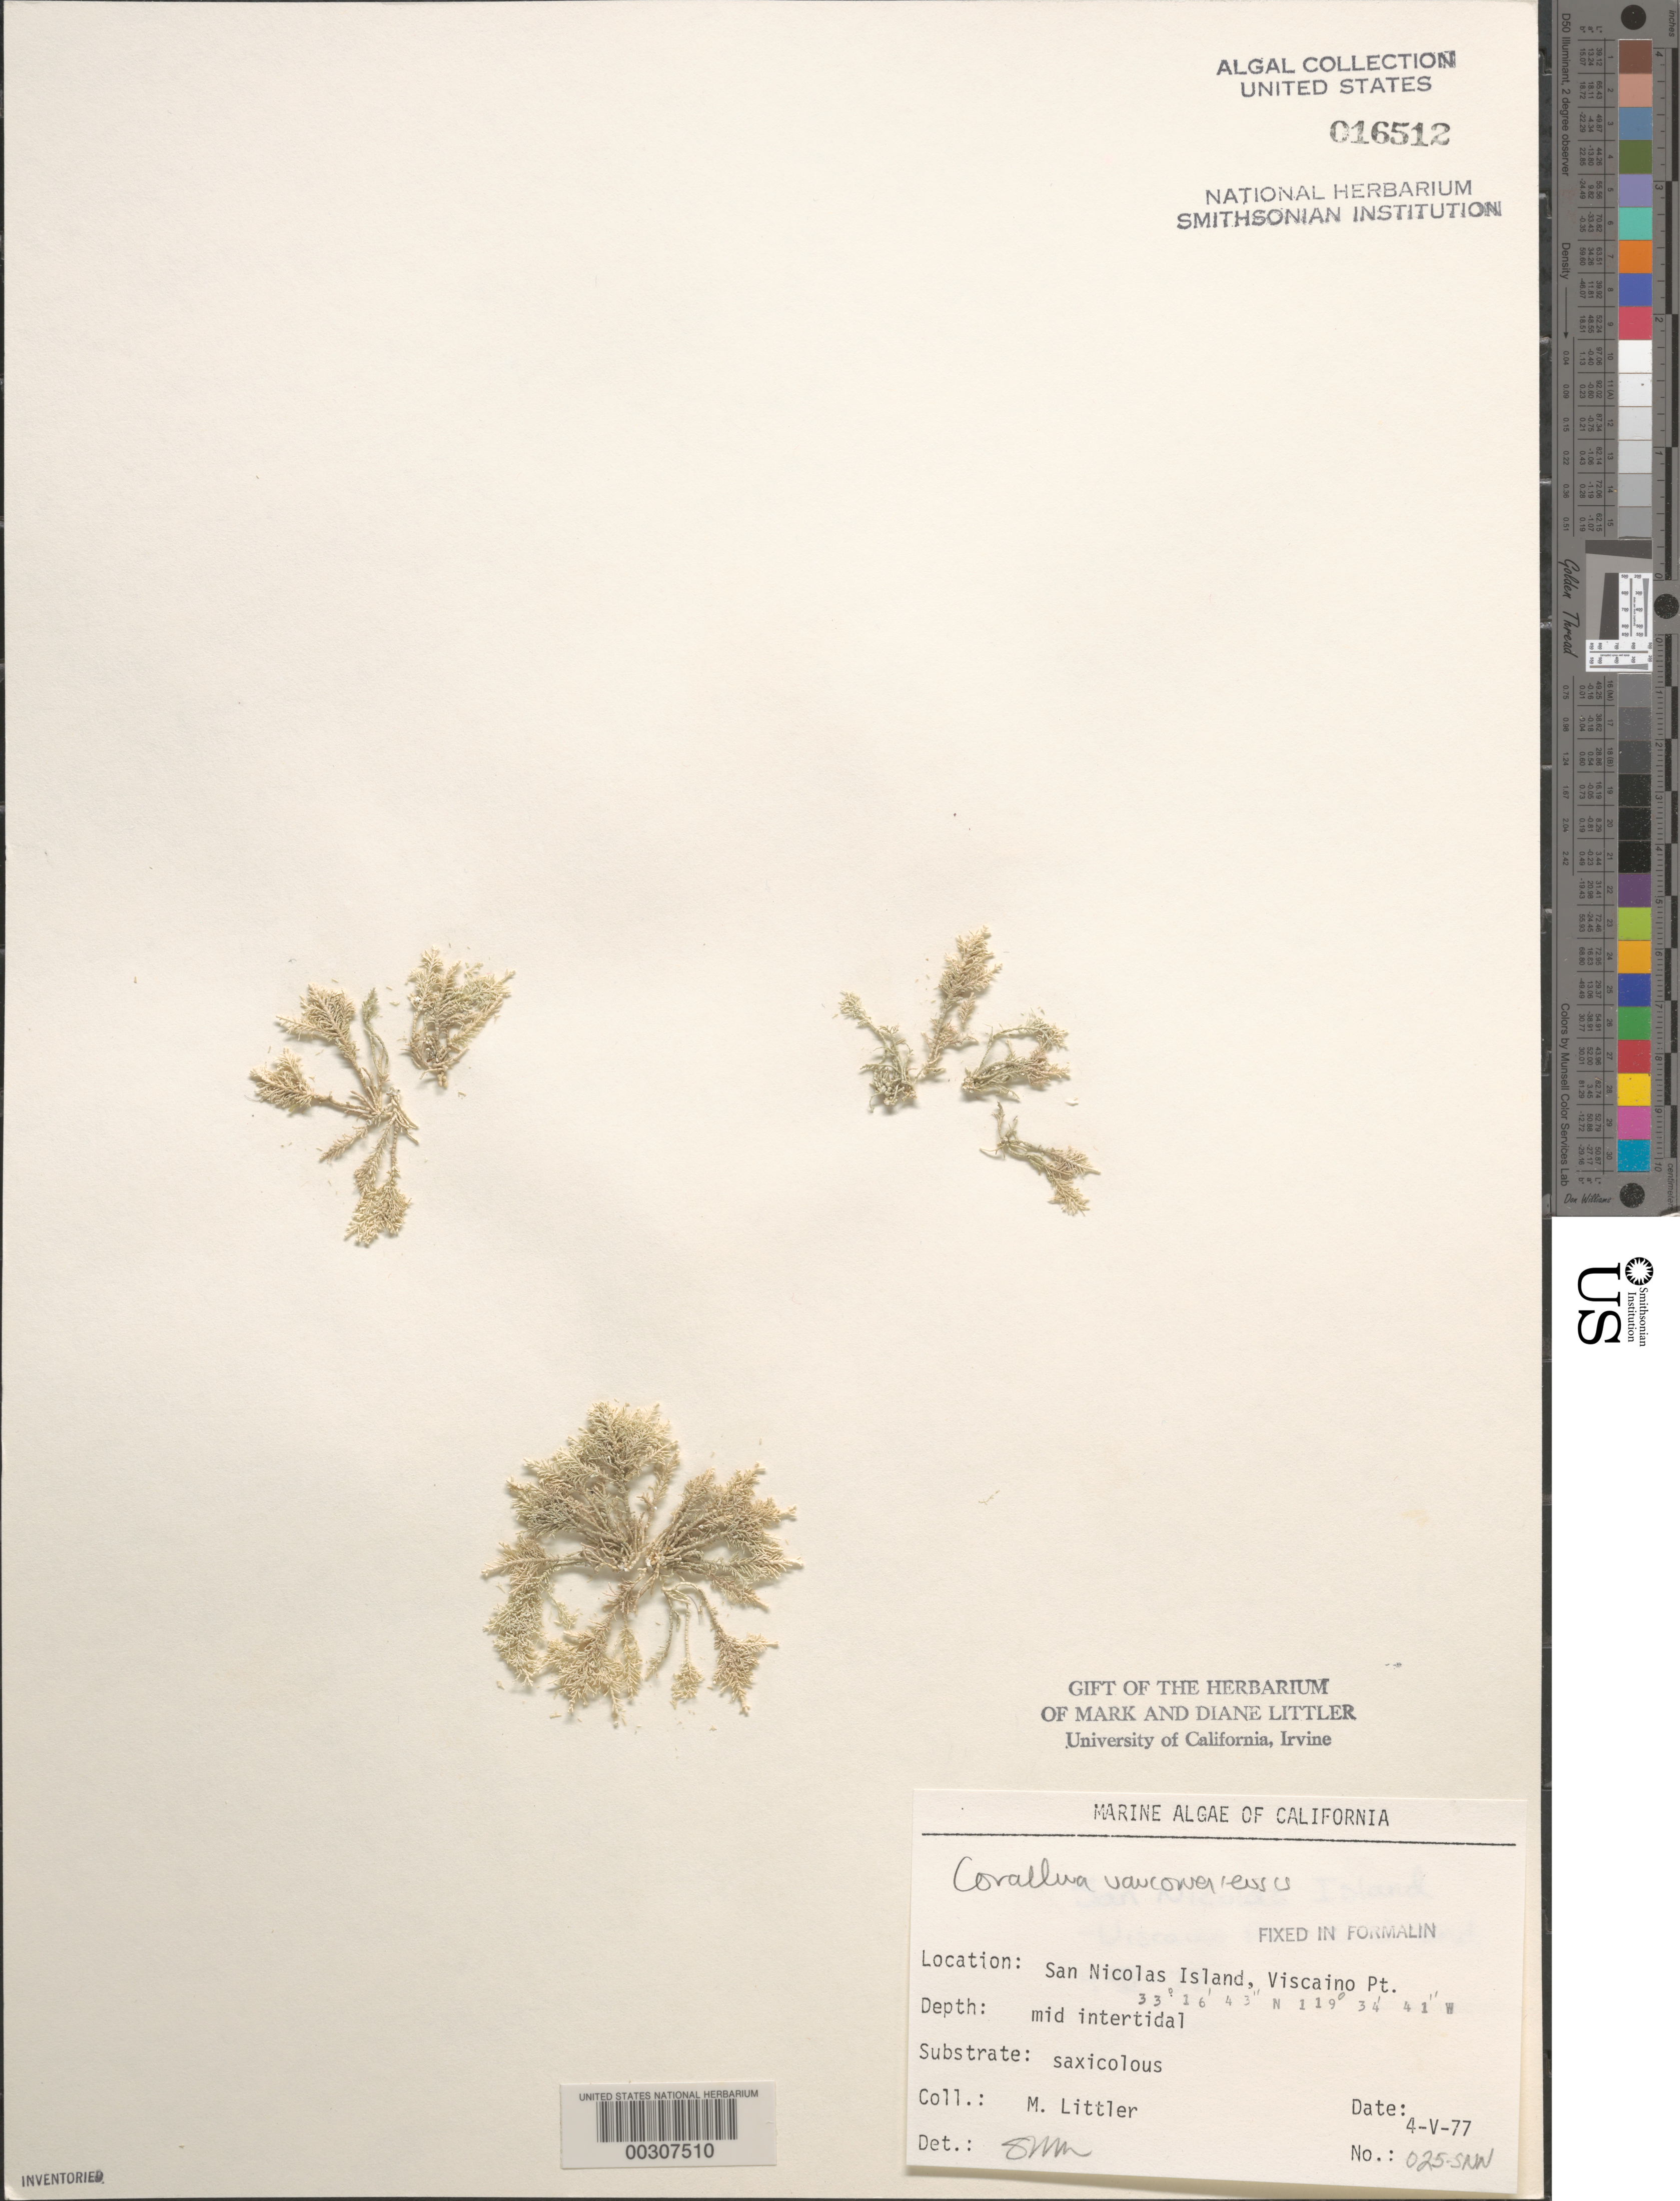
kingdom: Plantae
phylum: Rhodophyta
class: Florideophyceae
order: Corallinales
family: Corallinaceae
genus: Corallina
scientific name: Corallina vancouveriensis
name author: Yendo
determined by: Murray, S. N.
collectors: M. M. Littler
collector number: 025-SNN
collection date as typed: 04 May 1977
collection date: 1977-05-04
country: United States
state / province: California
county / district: Ventura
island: San Nicolas Island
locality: Viscaino Point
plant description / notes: BLM-SOCALBIGHT Rocky Intertidal Survey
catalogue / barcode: US 16512